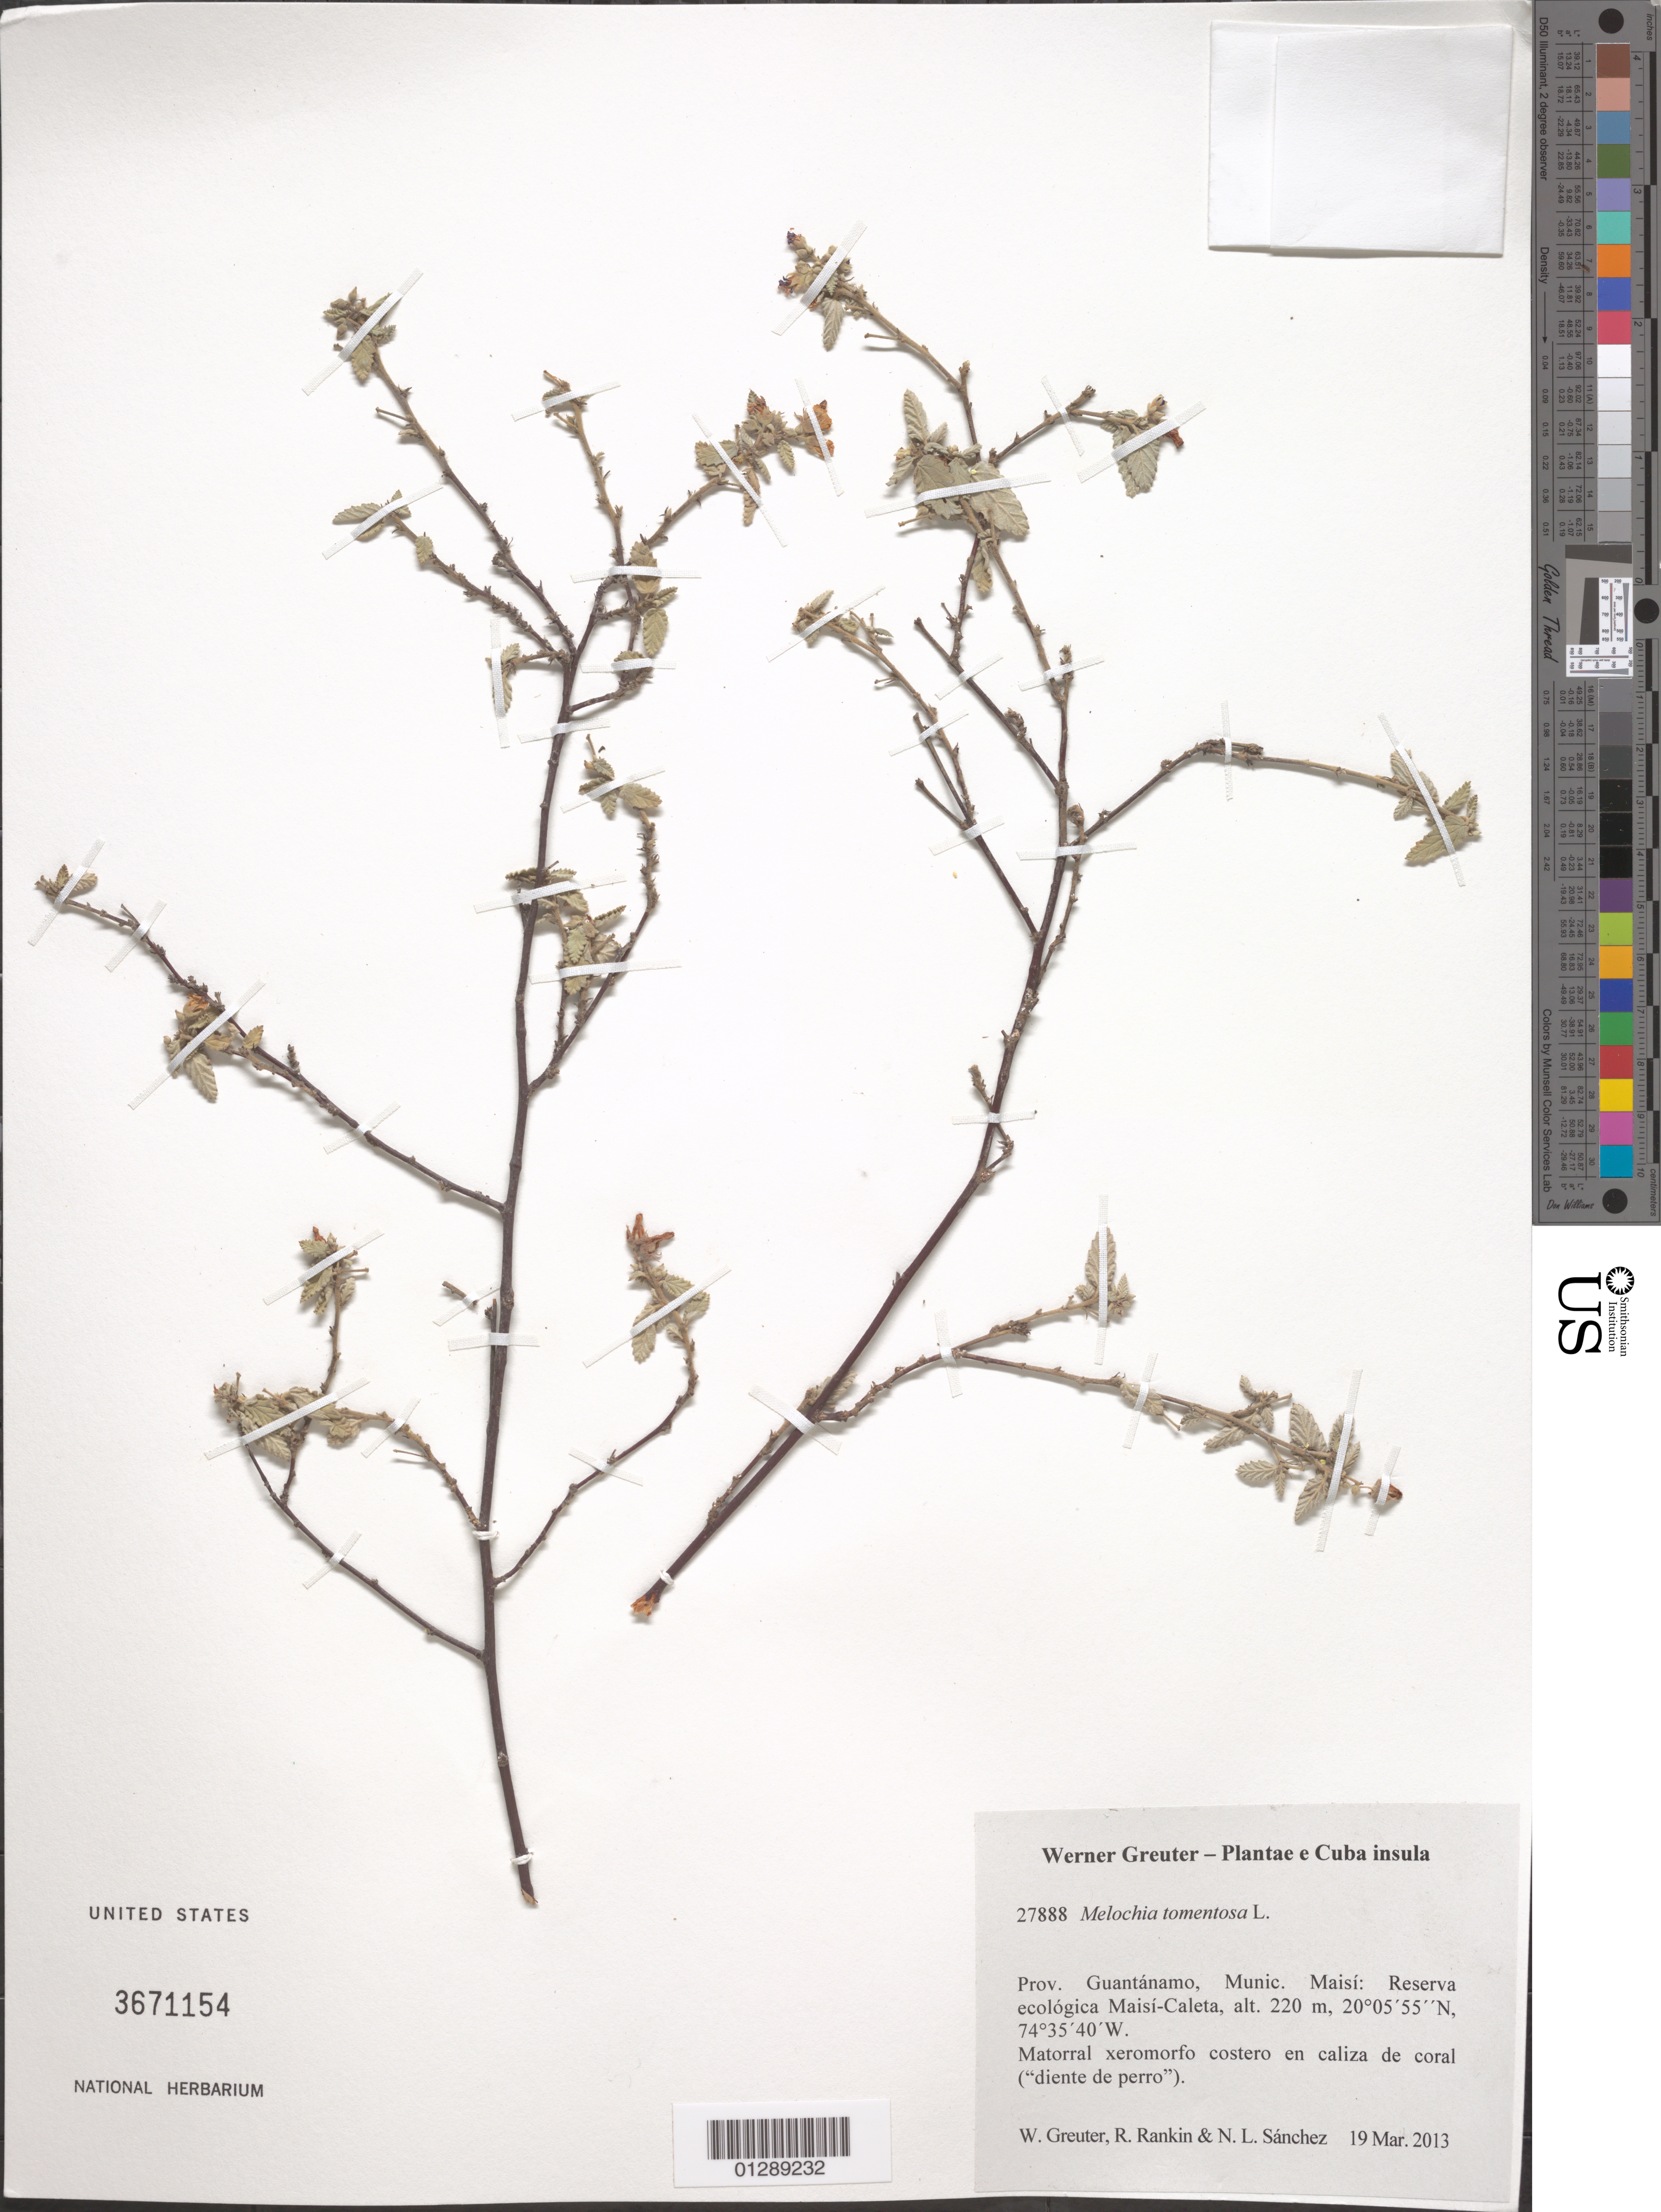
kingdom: Plantae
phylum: Tracheophyta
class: Magnoliopsida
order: Malvales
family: Malvaceae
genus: Melochia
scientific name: Melochia tomentosa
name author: L.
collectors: W. R. Greuter, R. Rankin Rodriguez & N. Sanchez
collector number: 27888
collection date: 2013-03-19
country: Cuba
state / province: Guantanamo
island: Cuba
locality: Munic. Maisí: Reserva Ecológica Maisí-Caleta.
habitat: Matorral xeromorfo costero en caliza de coral ("diente de perro").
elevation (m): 220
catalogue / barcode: US 3671154